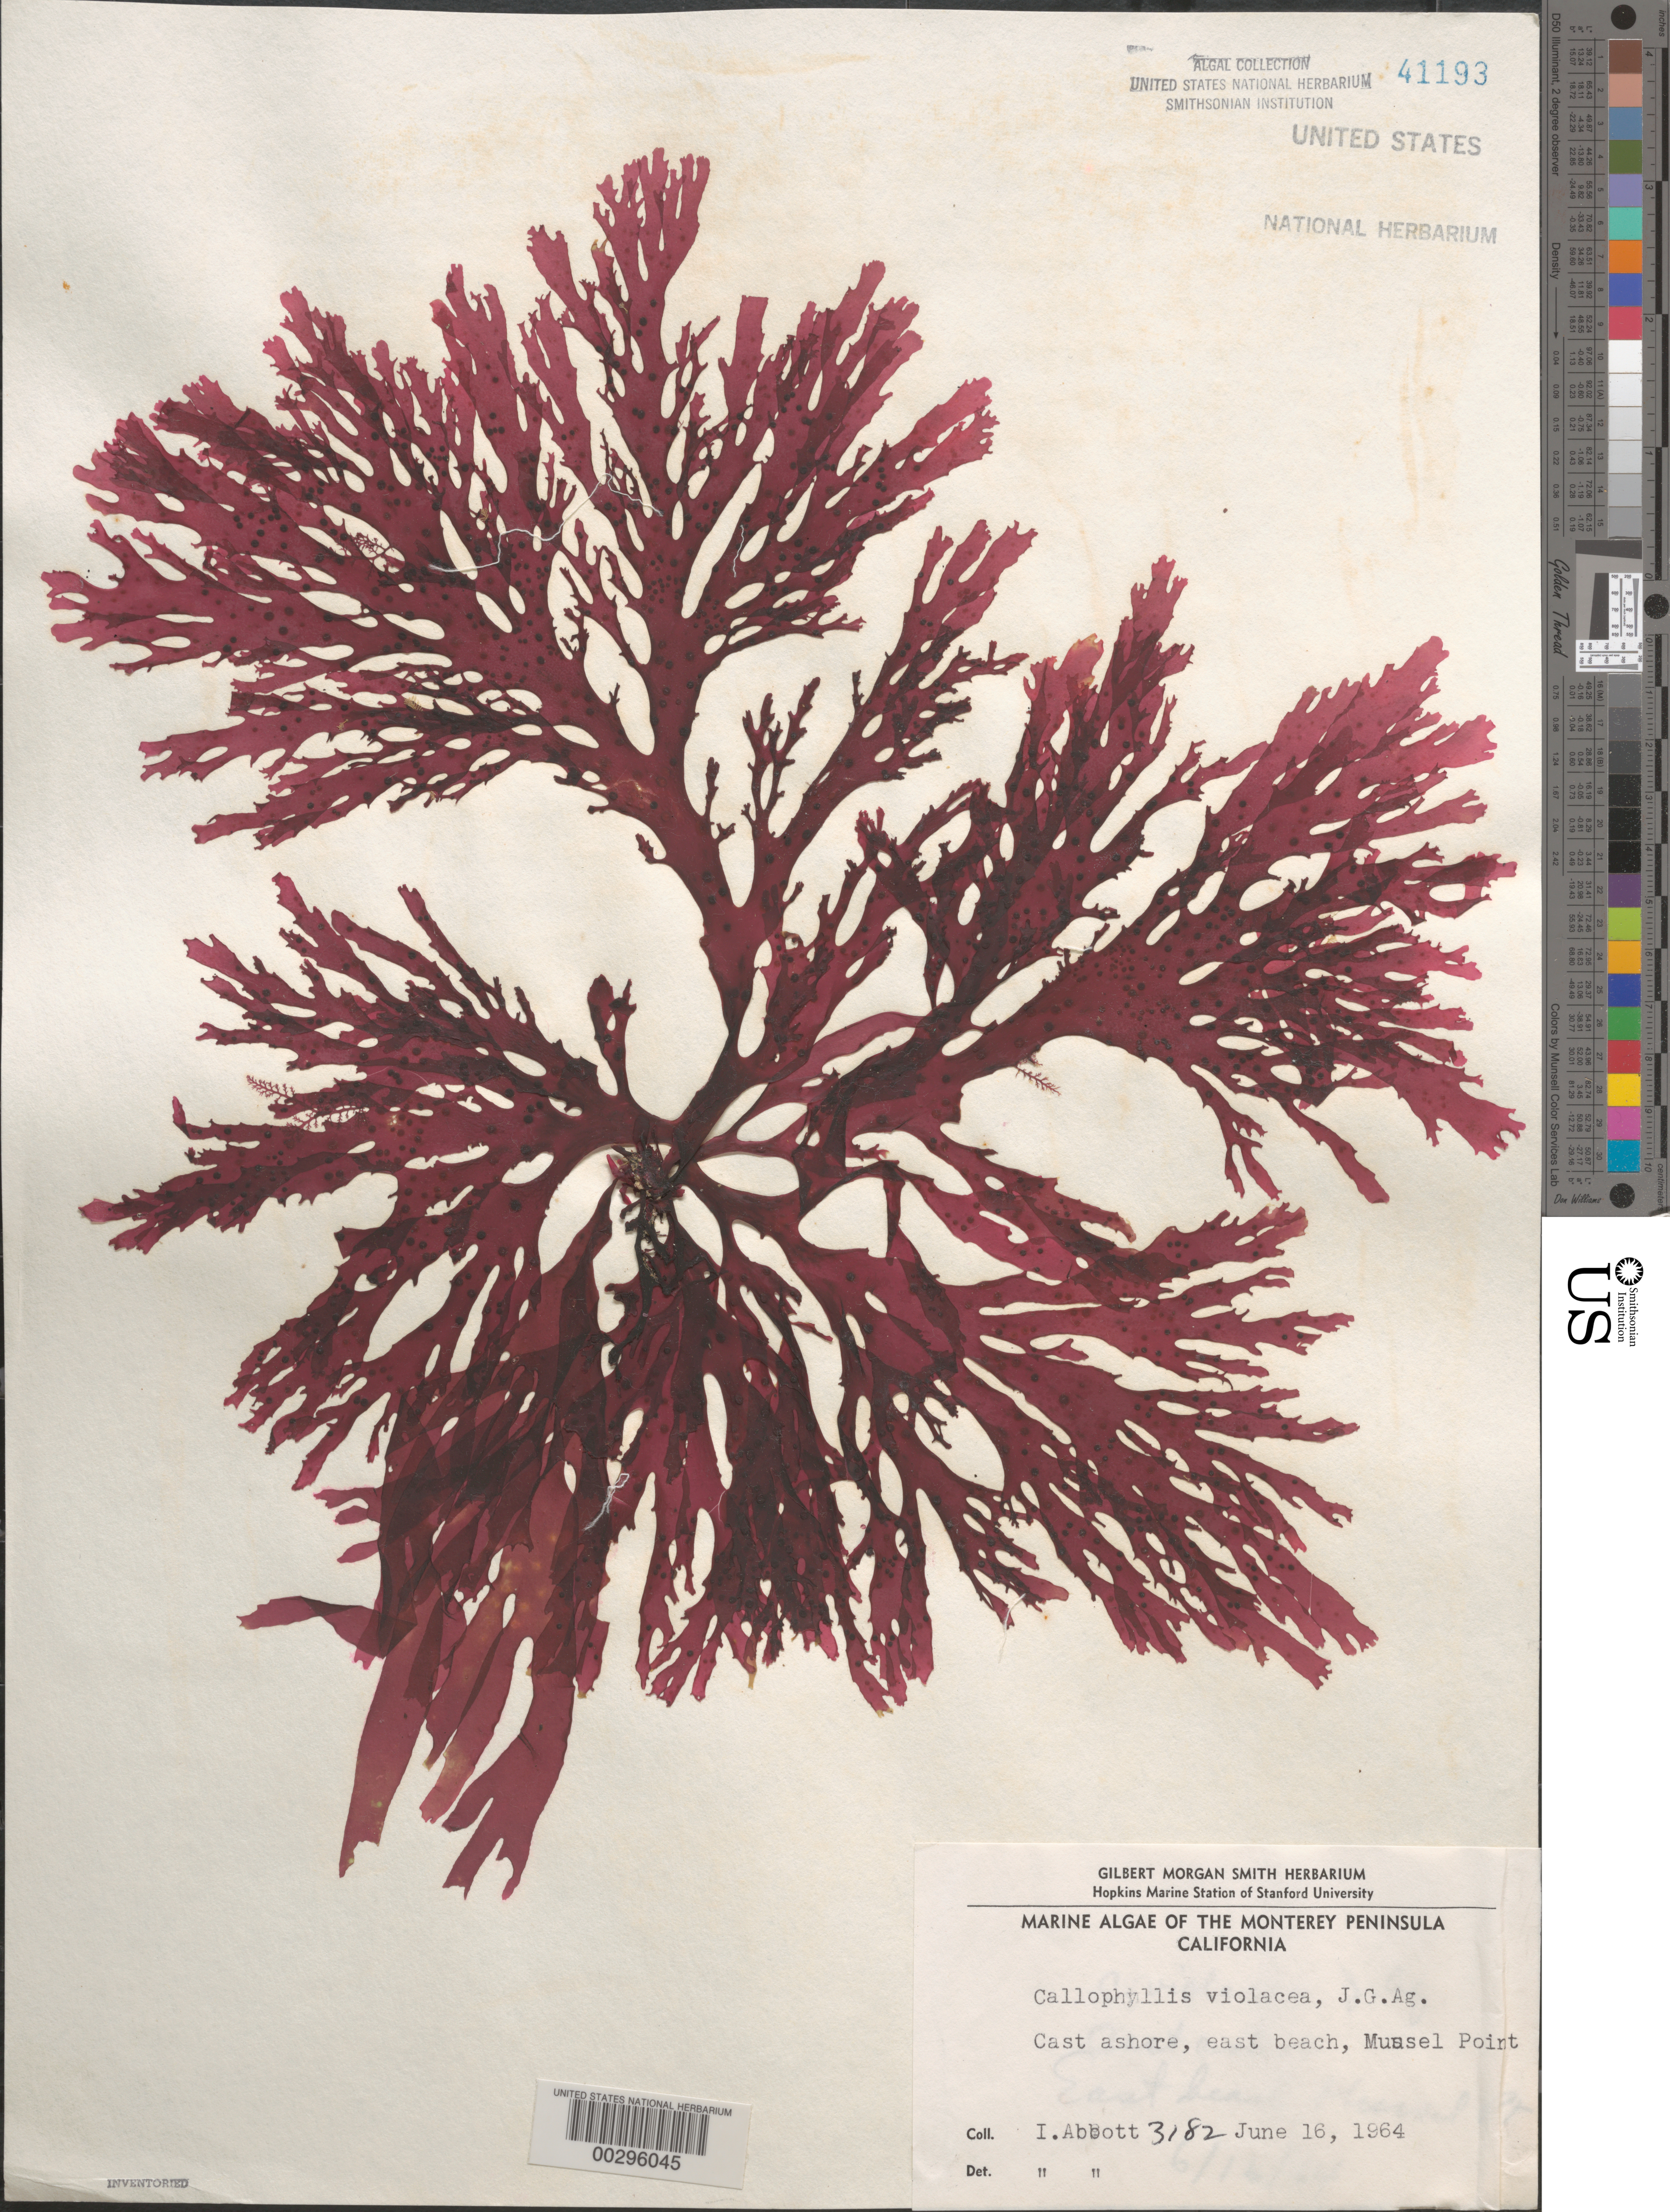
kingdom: Plantae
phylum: Rhodophyta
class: Florideophyceae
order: Gigartinales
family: Kallymeniaceae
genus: Callophyllis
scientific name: Callophyllis violacea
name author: J. Agardh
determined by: Abbott, Isabella A.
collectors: I. A. Abbott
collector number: IAA 3182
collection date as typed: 16 Jun 1964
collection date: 1964-06-16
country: United States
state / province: California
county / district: Monterey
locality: Mussel Point, east beach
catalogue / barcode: US 41193